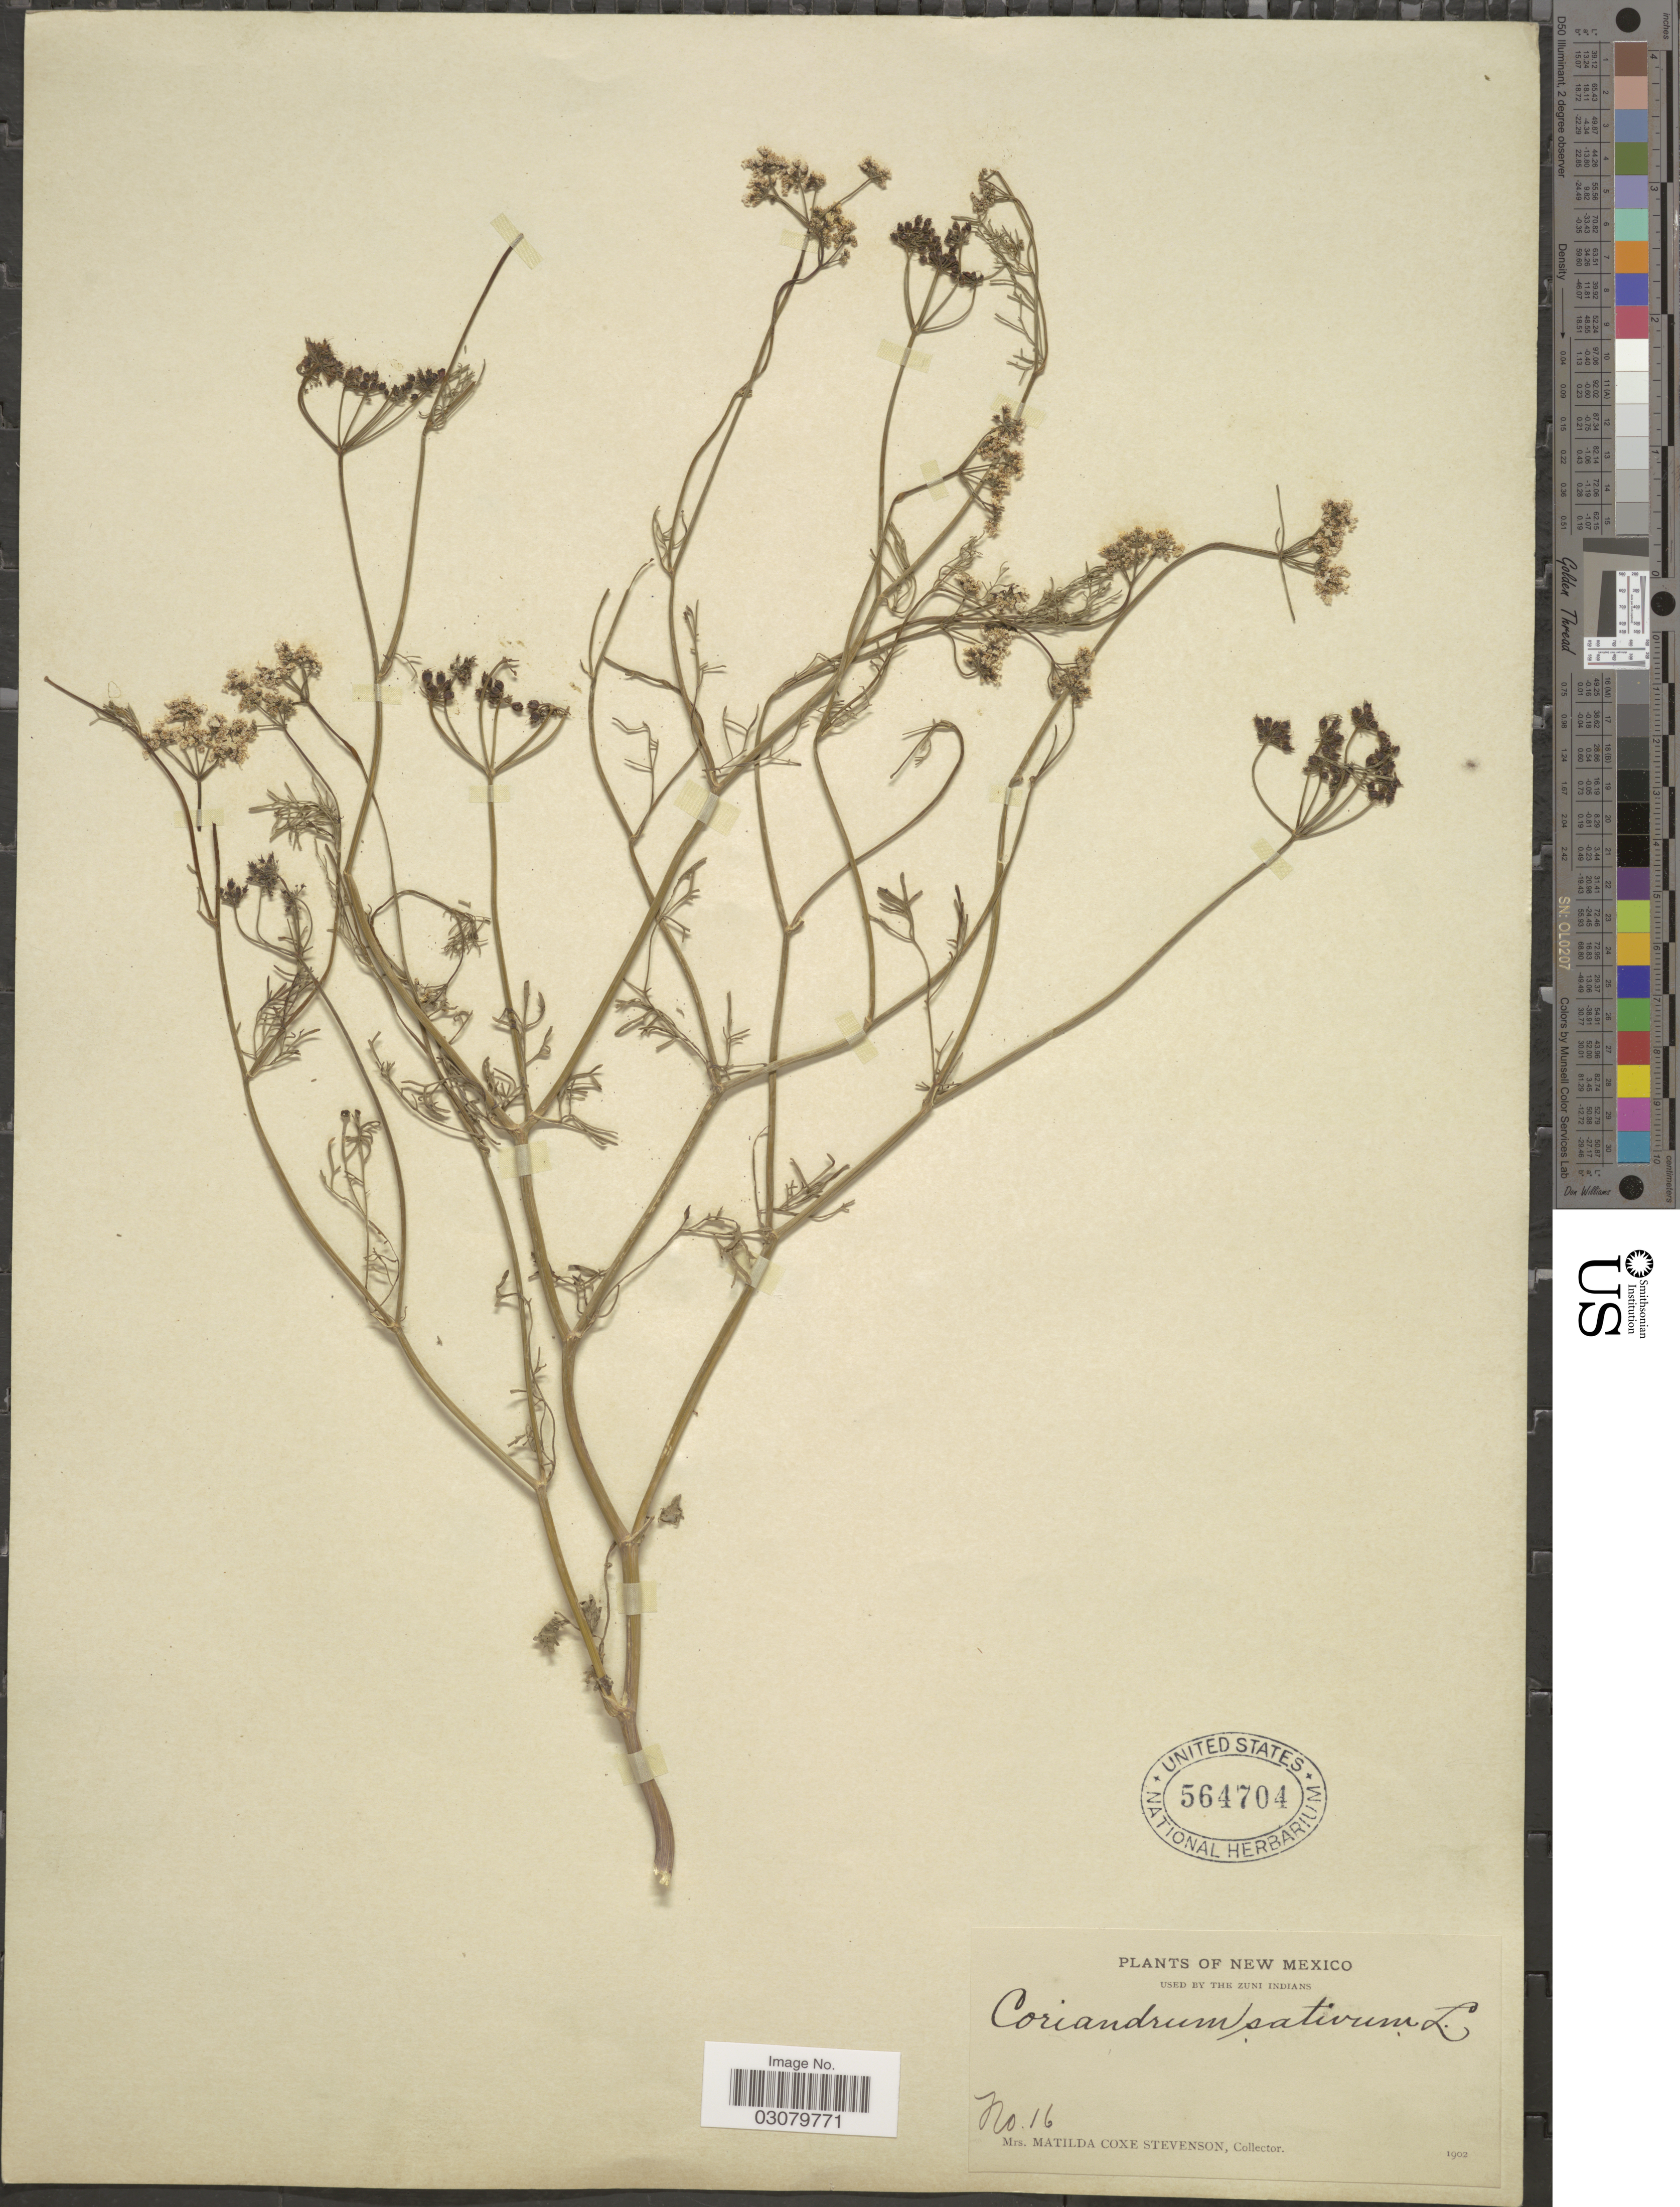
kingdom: Plantae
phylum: Tracheophyta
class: Magnoliopsida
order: Apiales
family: Apiaceae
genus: Coriandrum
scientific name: Coriandrum sativum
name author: L.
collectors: M. Stevenson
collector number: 16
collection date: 1902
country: United States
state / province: New Mexico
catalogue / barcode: US 564704